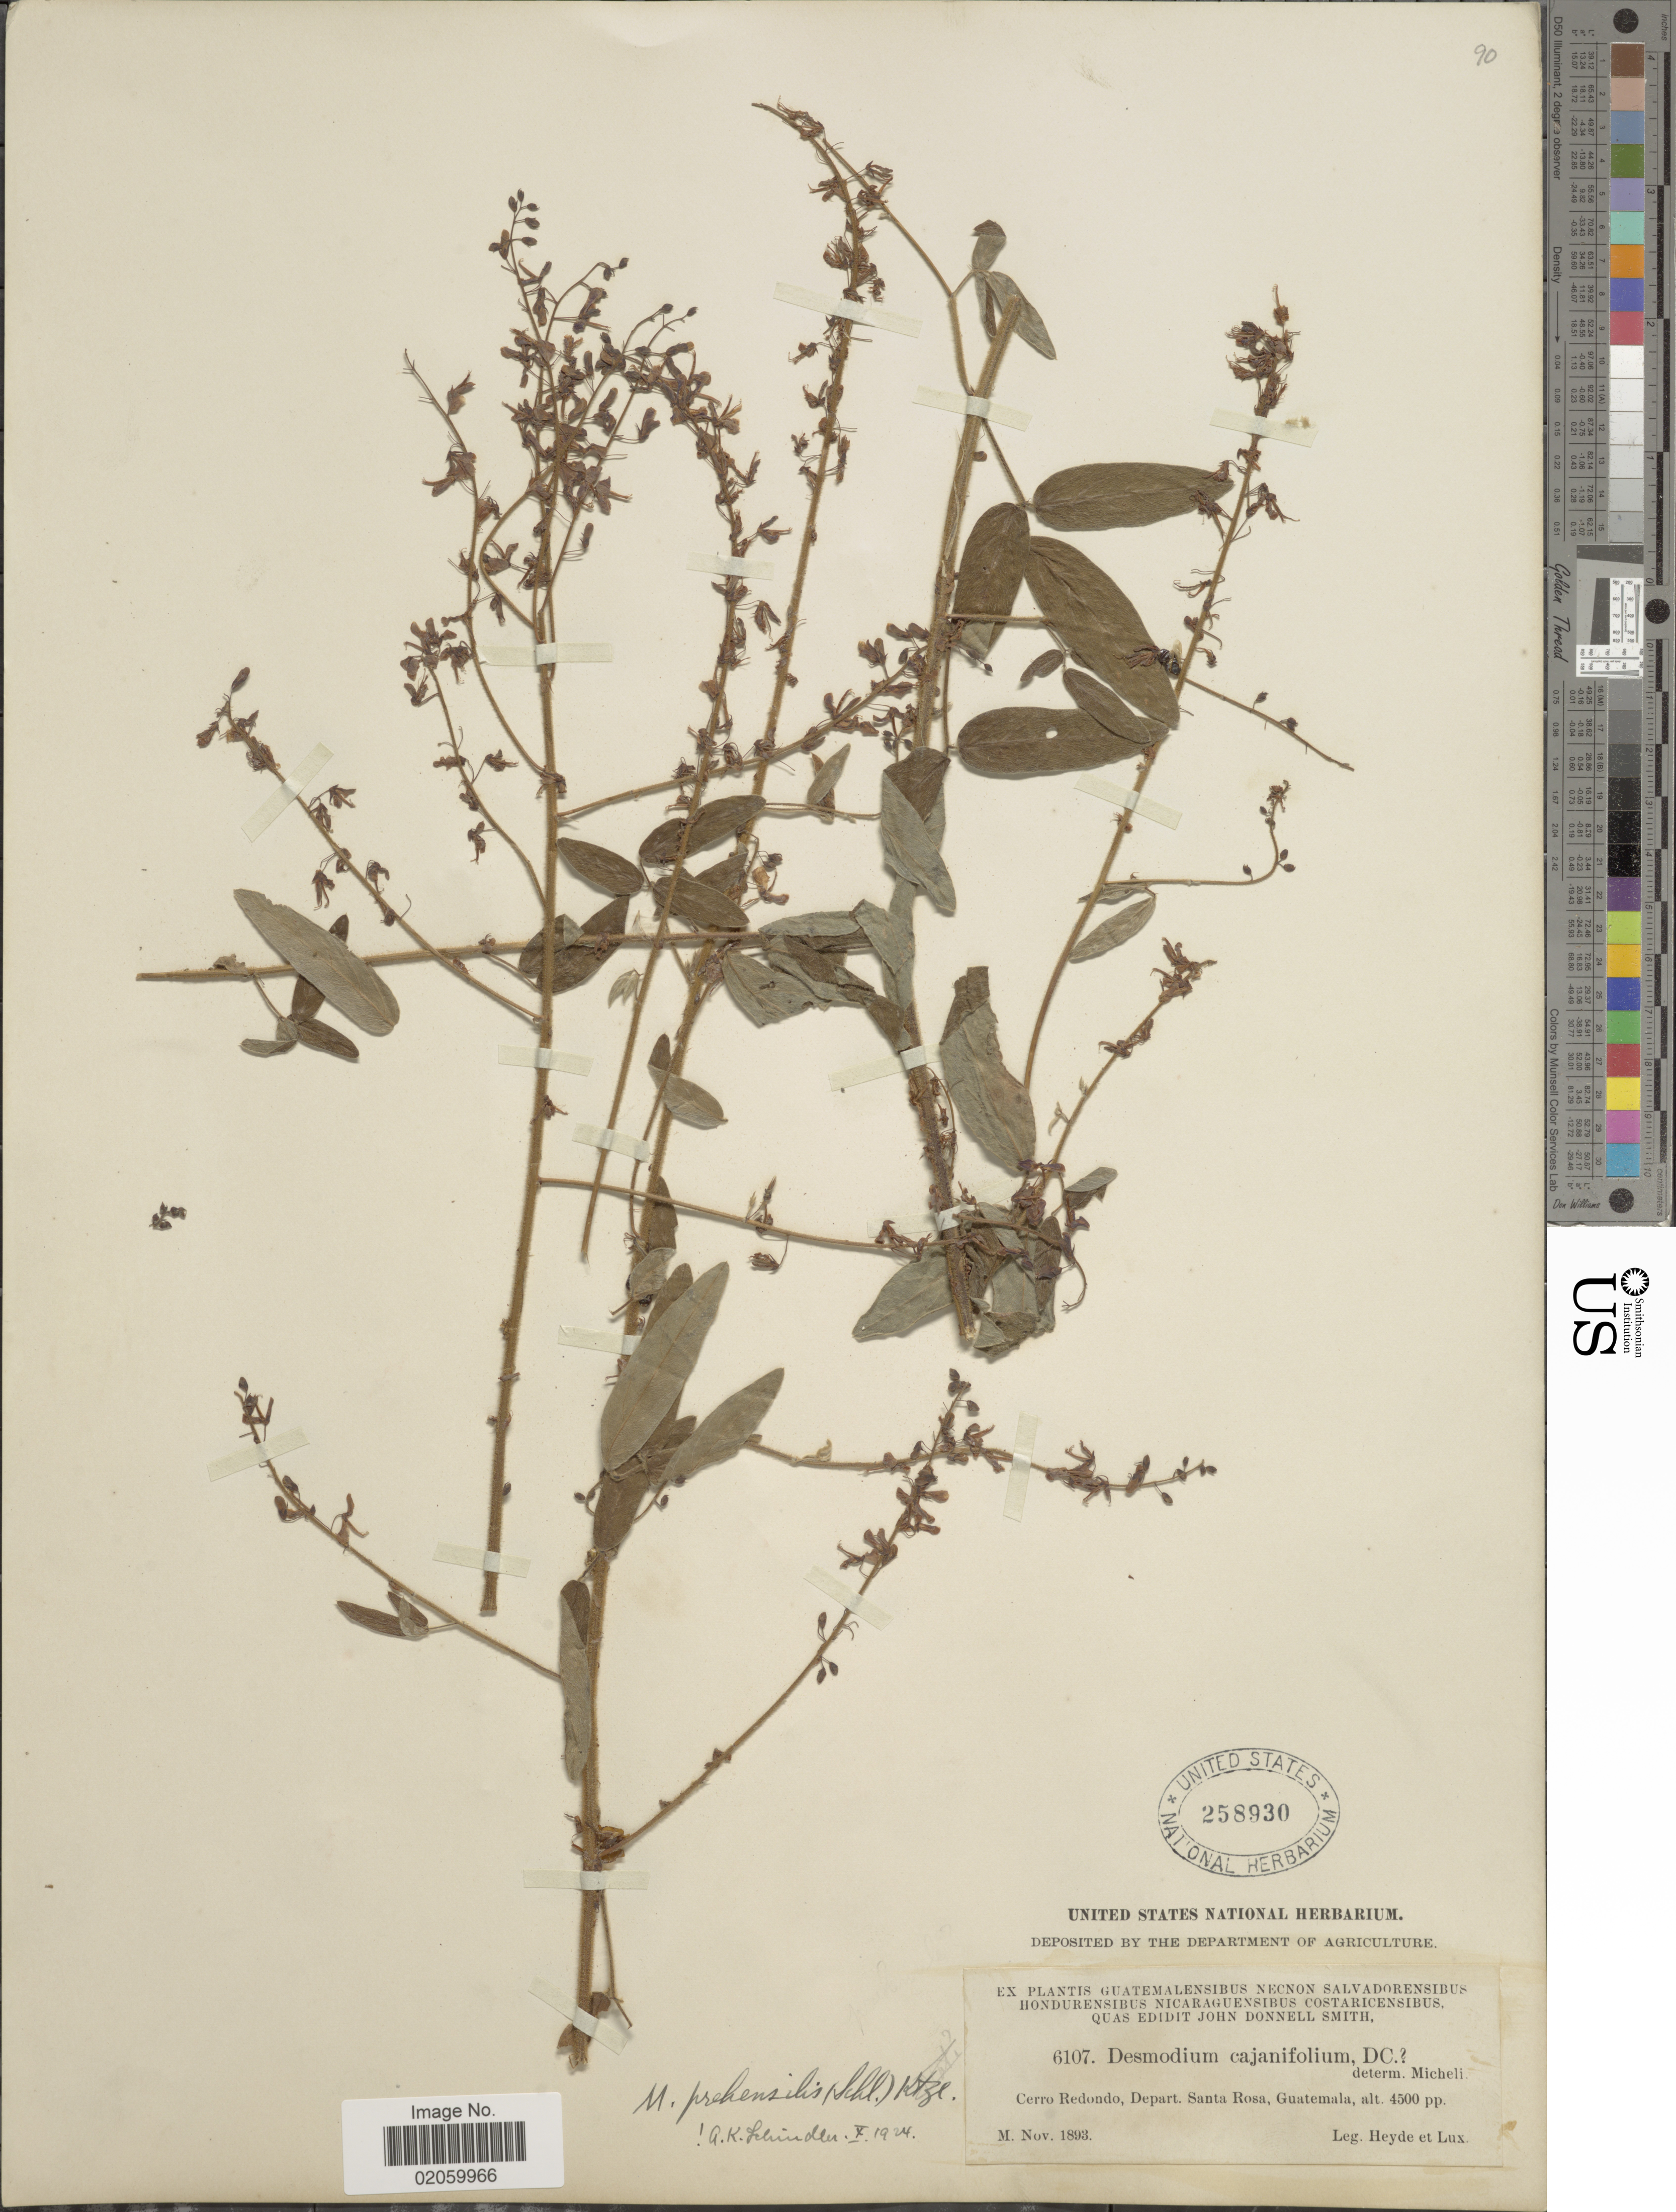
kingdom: Plantae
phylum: Tracheophyta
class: Magnoliopsida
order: Fabales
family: Fabaceae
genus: Desmodium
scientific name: Desmodium prehensile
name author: Schltdl.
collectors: Heyde & Lux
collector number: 6107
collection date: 1893-11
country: Guatemala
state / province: Santa Rosa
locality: Cerro Redondo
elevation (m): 1372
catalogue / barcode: US 258930